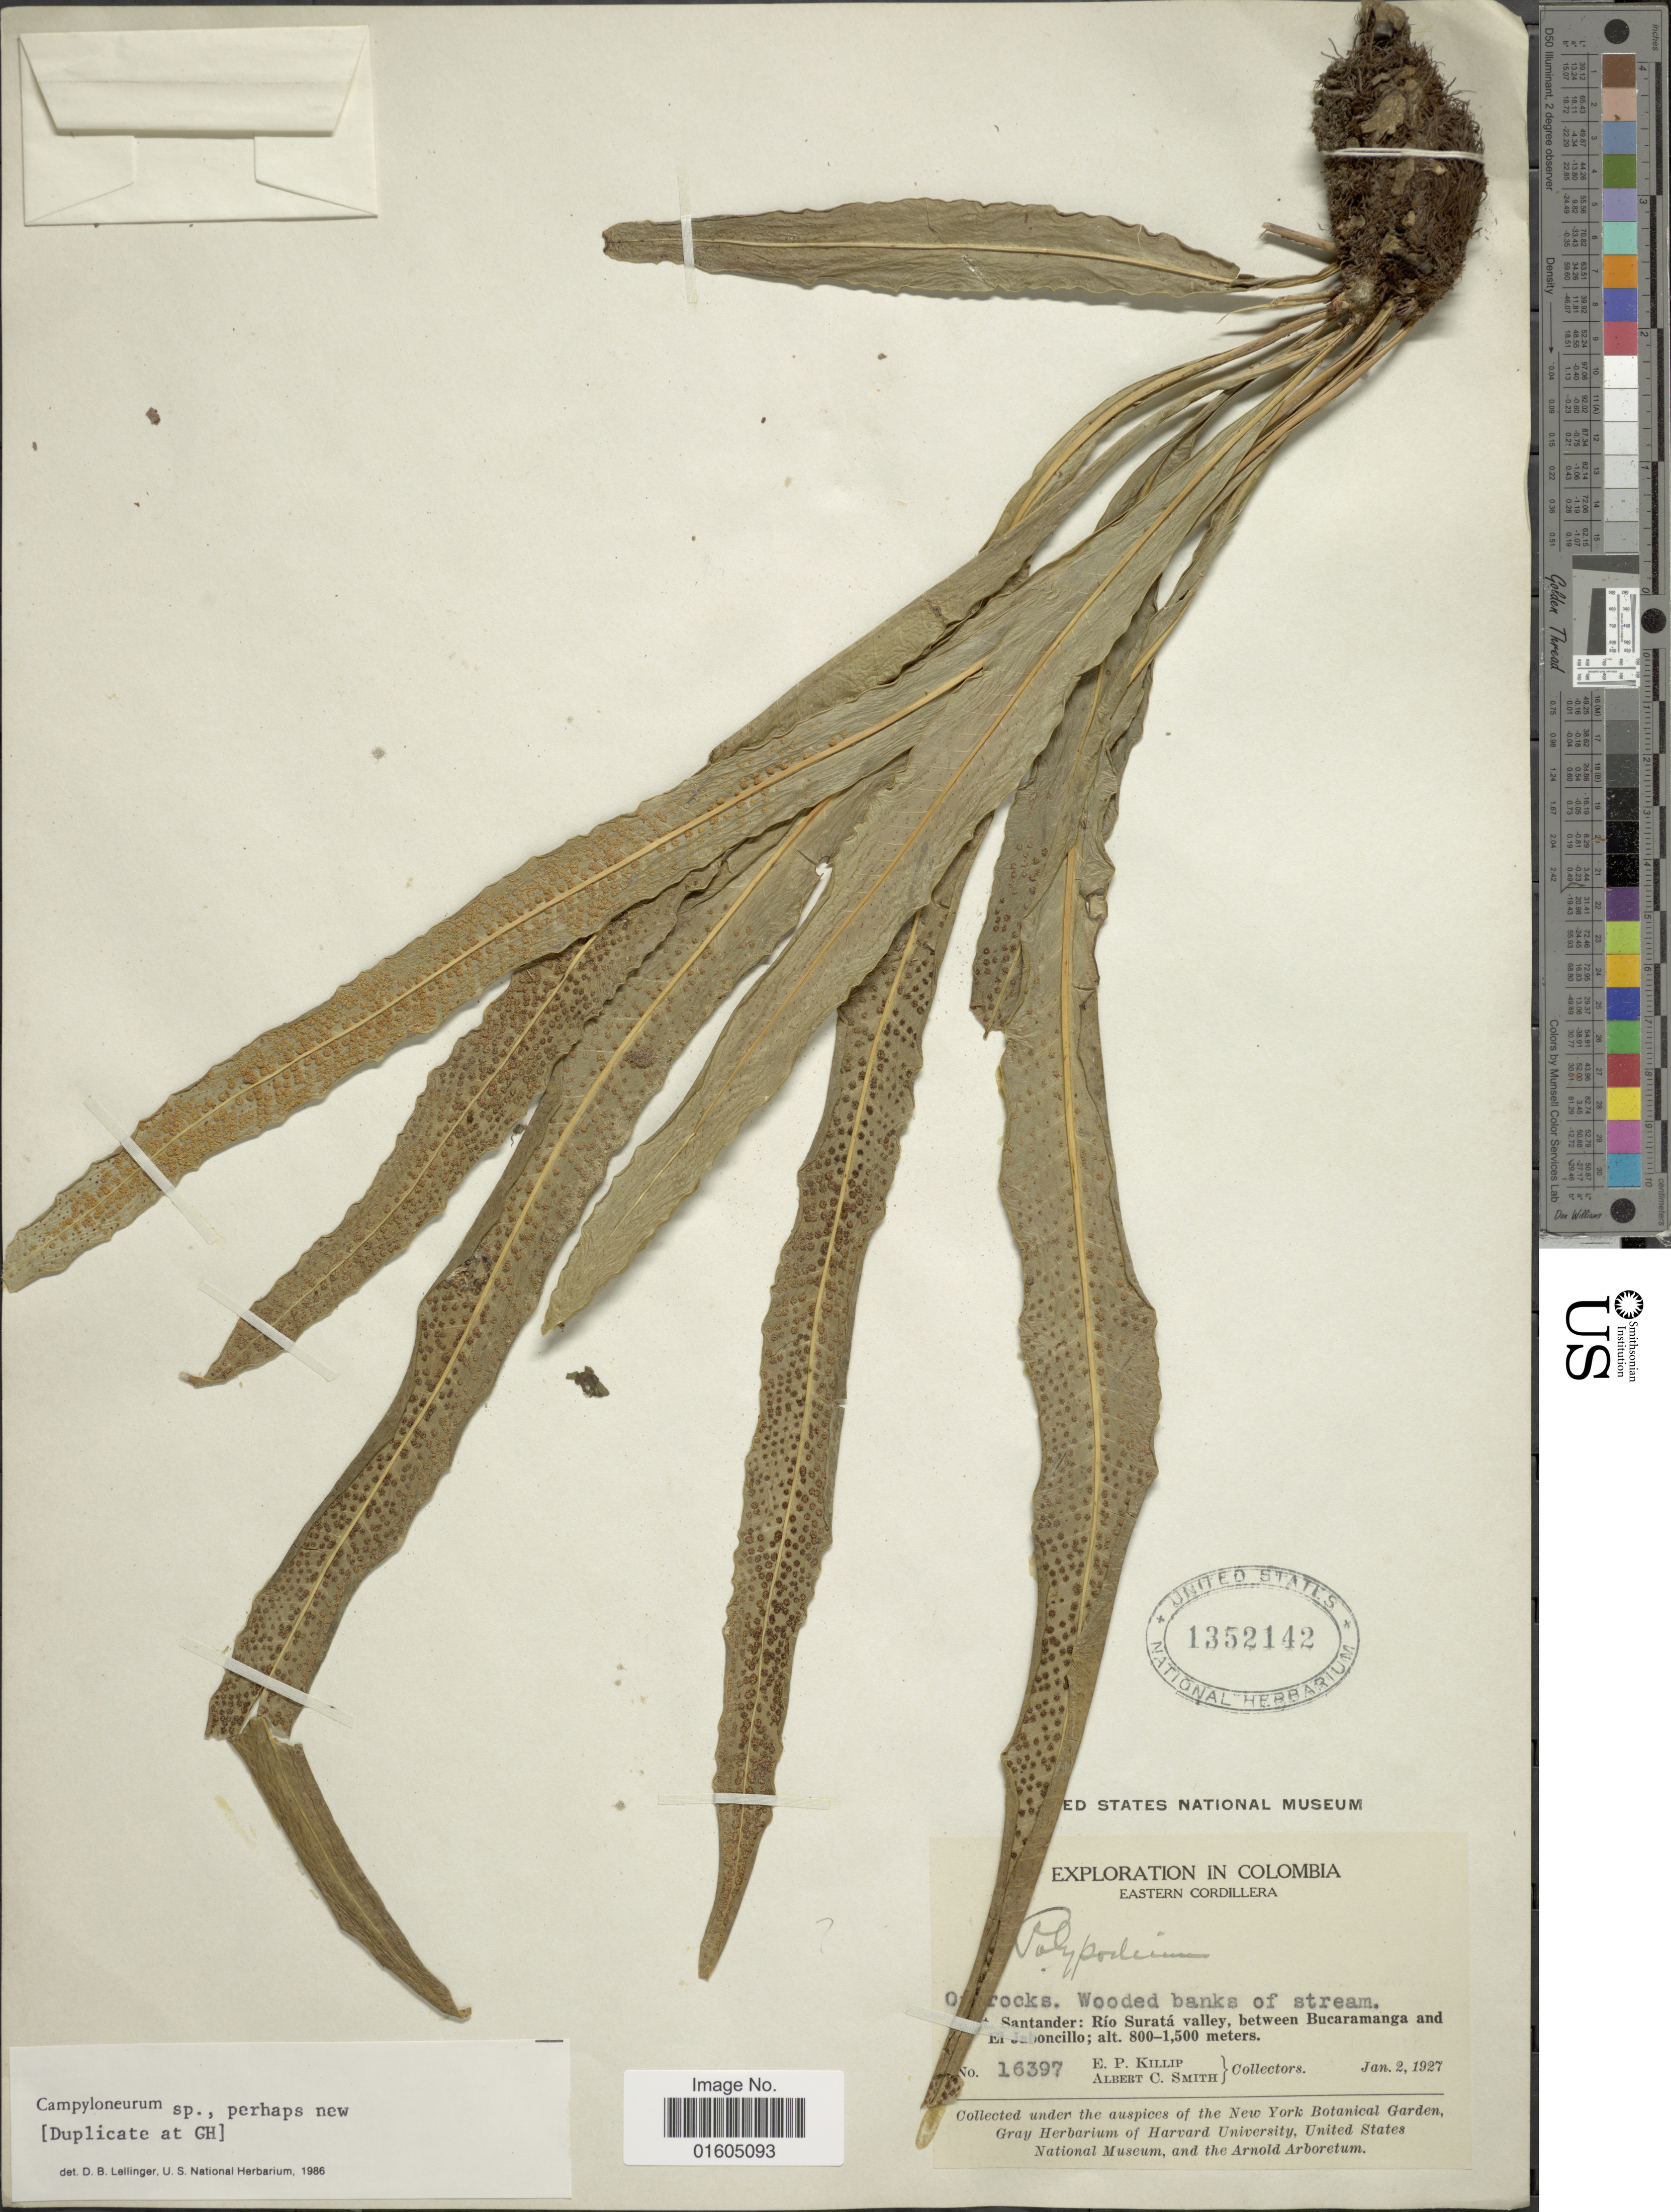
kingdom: Plantae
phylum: Tracheophyta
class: Polypodiopsida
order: Polypodiales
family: Polypodiaceae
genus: Campyloneurum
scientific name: Campyloneurum sp.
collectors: E. P. Killip & A. C. Smith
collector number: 16397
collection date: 1927-01-02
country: Colombia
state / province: Santander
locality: Colombia. Eastern Cordillera. Santander: Rio Surata valley, between Bucaramanga and El Jaboncillo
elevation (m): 800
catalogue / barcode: US 1352142